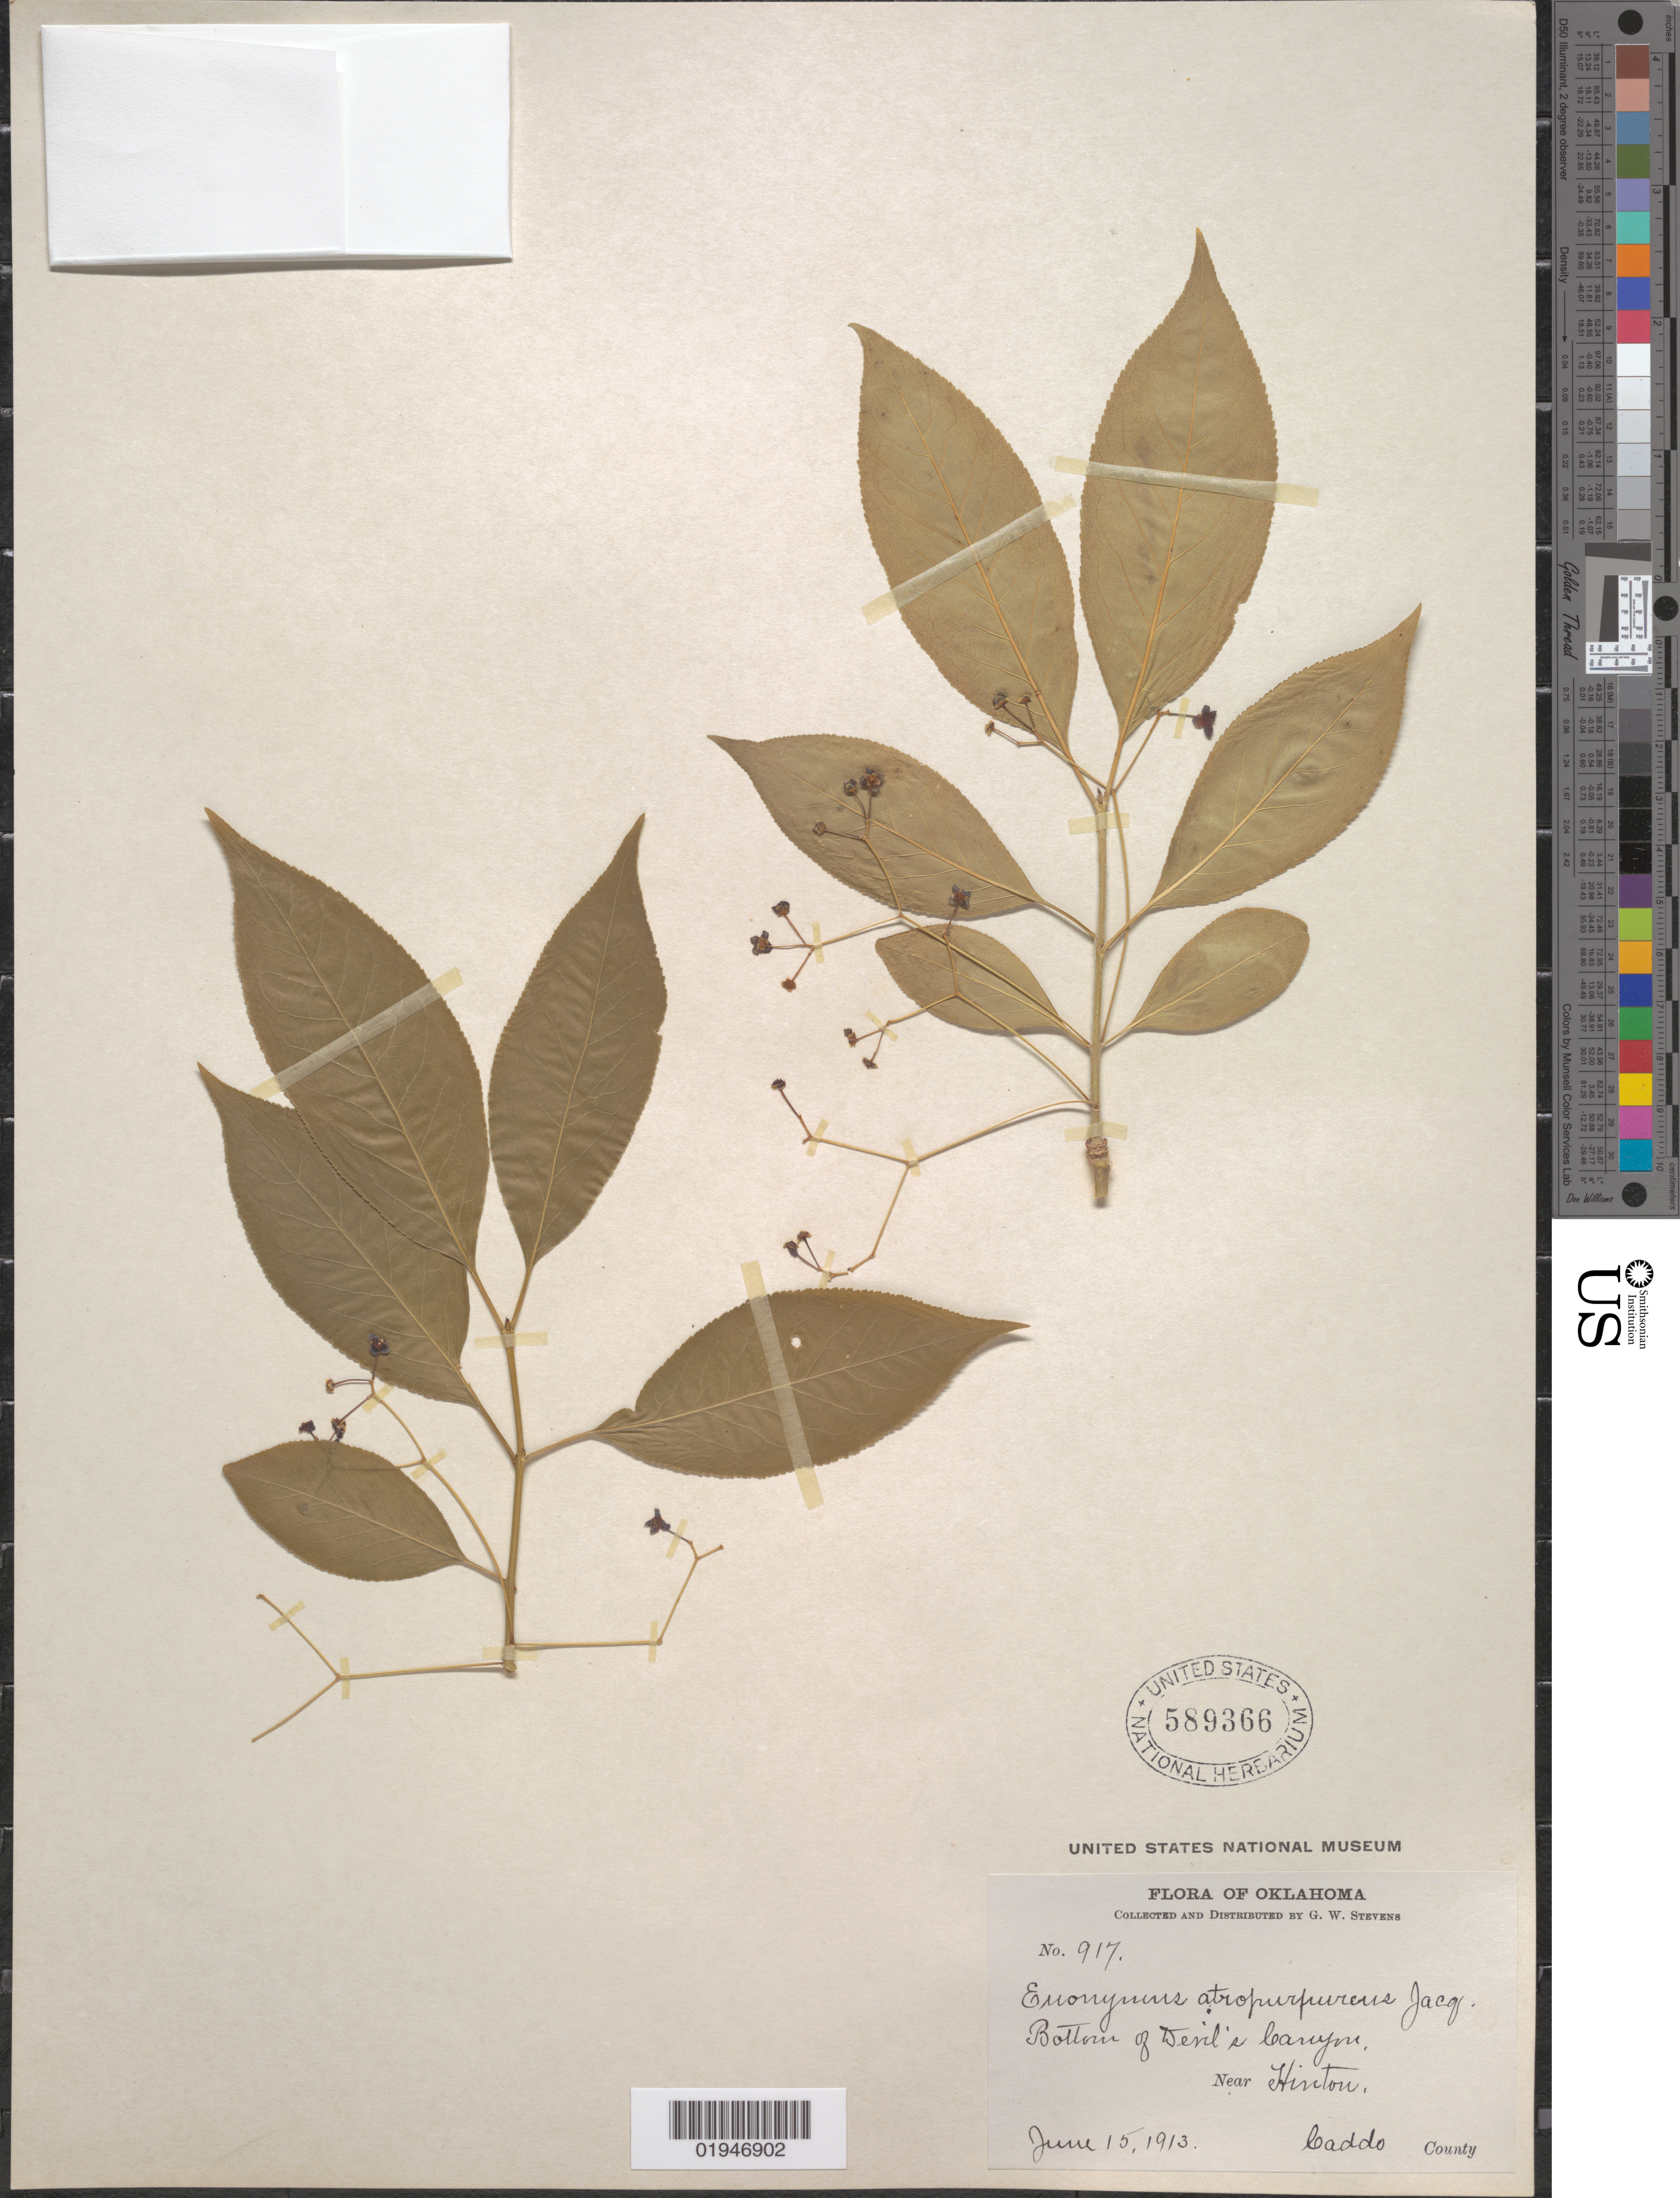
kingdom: Plantae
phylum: Tracheophyta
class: Magnoliopsida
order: Celastrales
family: Celastraceae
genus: Euonymus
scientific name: Euonymus atropurpureus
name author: Jacq.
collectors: G. W. Stevens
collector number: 917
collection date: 1913-06-15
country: United States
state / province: Oklahoma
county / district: Caddo County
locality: Hinton, bottom of Devil's Canyon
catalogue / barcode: US 589366